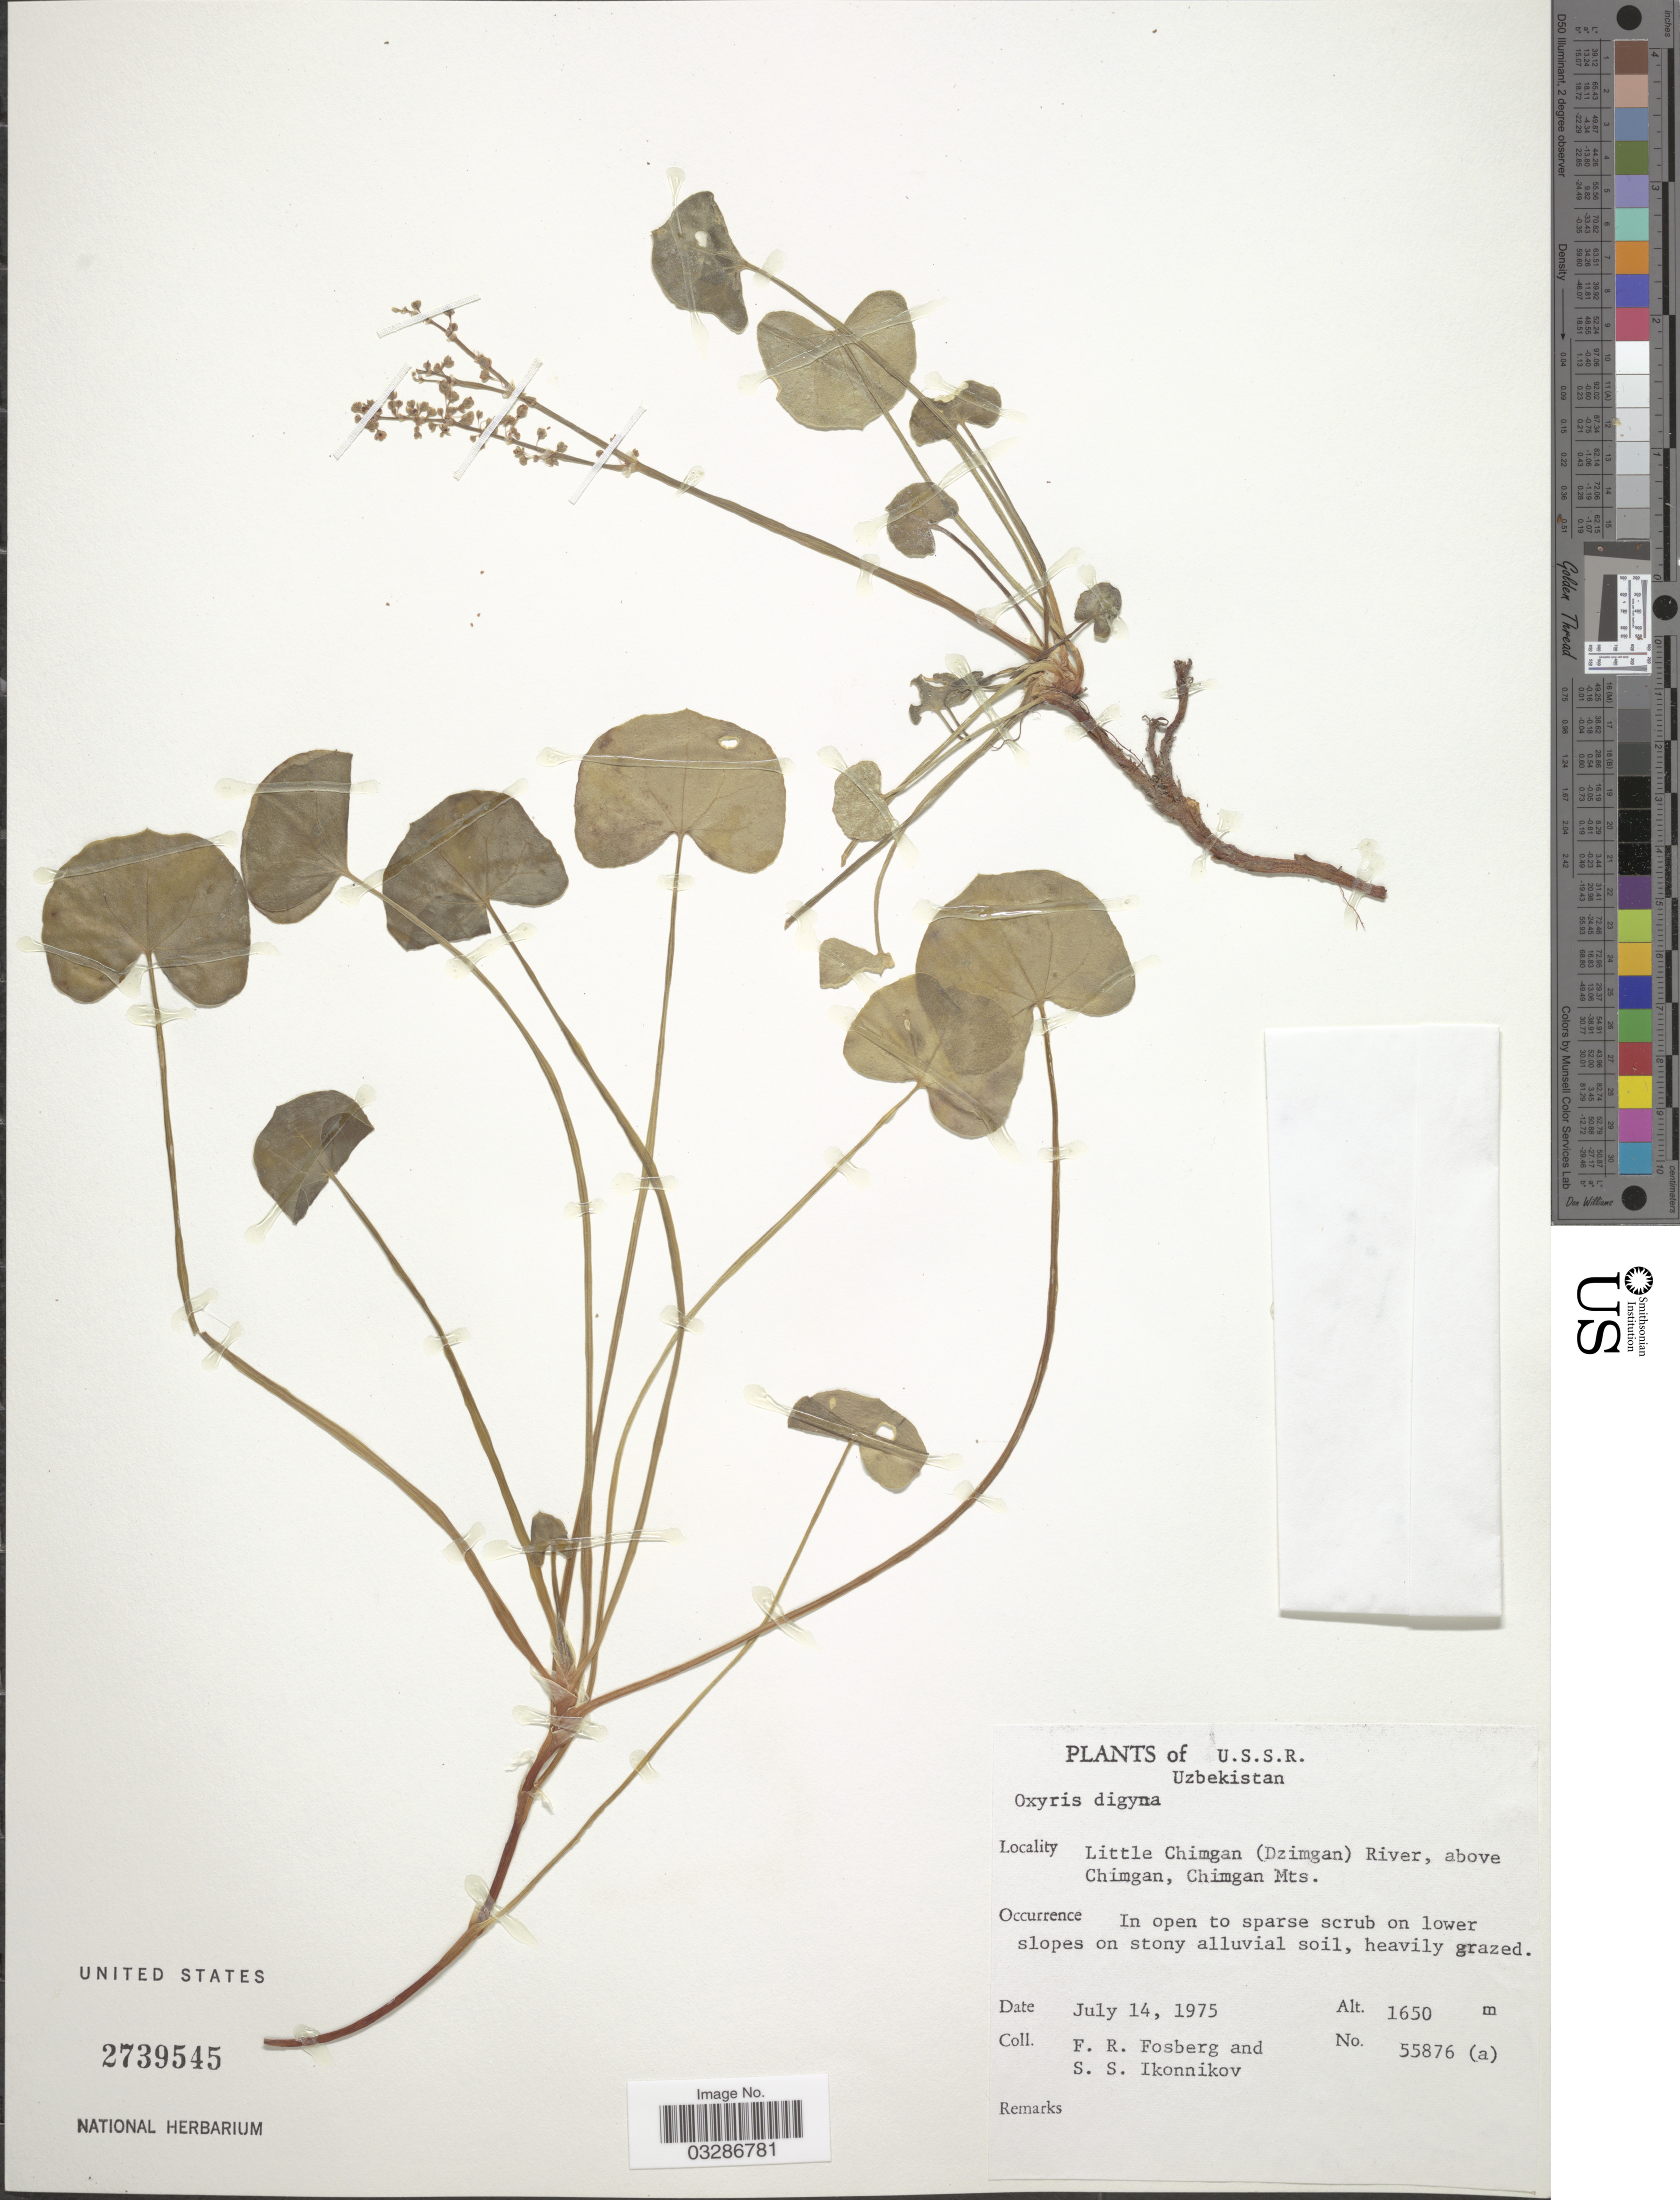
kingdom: Plantae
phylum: Tracheophyta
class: Magnoliopsida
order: Caryophyllales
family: Polygonaceae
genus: Oxyria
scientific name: Oxyria digyna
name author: (L.) Hill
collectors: F. R. Fosberg & S. Ikonnikov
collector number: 55876(a)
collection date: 1975-07-14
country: Uzbekistan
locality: U.S.S.R. Little Chimgan (Dzimgan) River, above Chimgan, Chimgan Mts.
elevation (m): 1650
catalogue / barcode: US 2739545